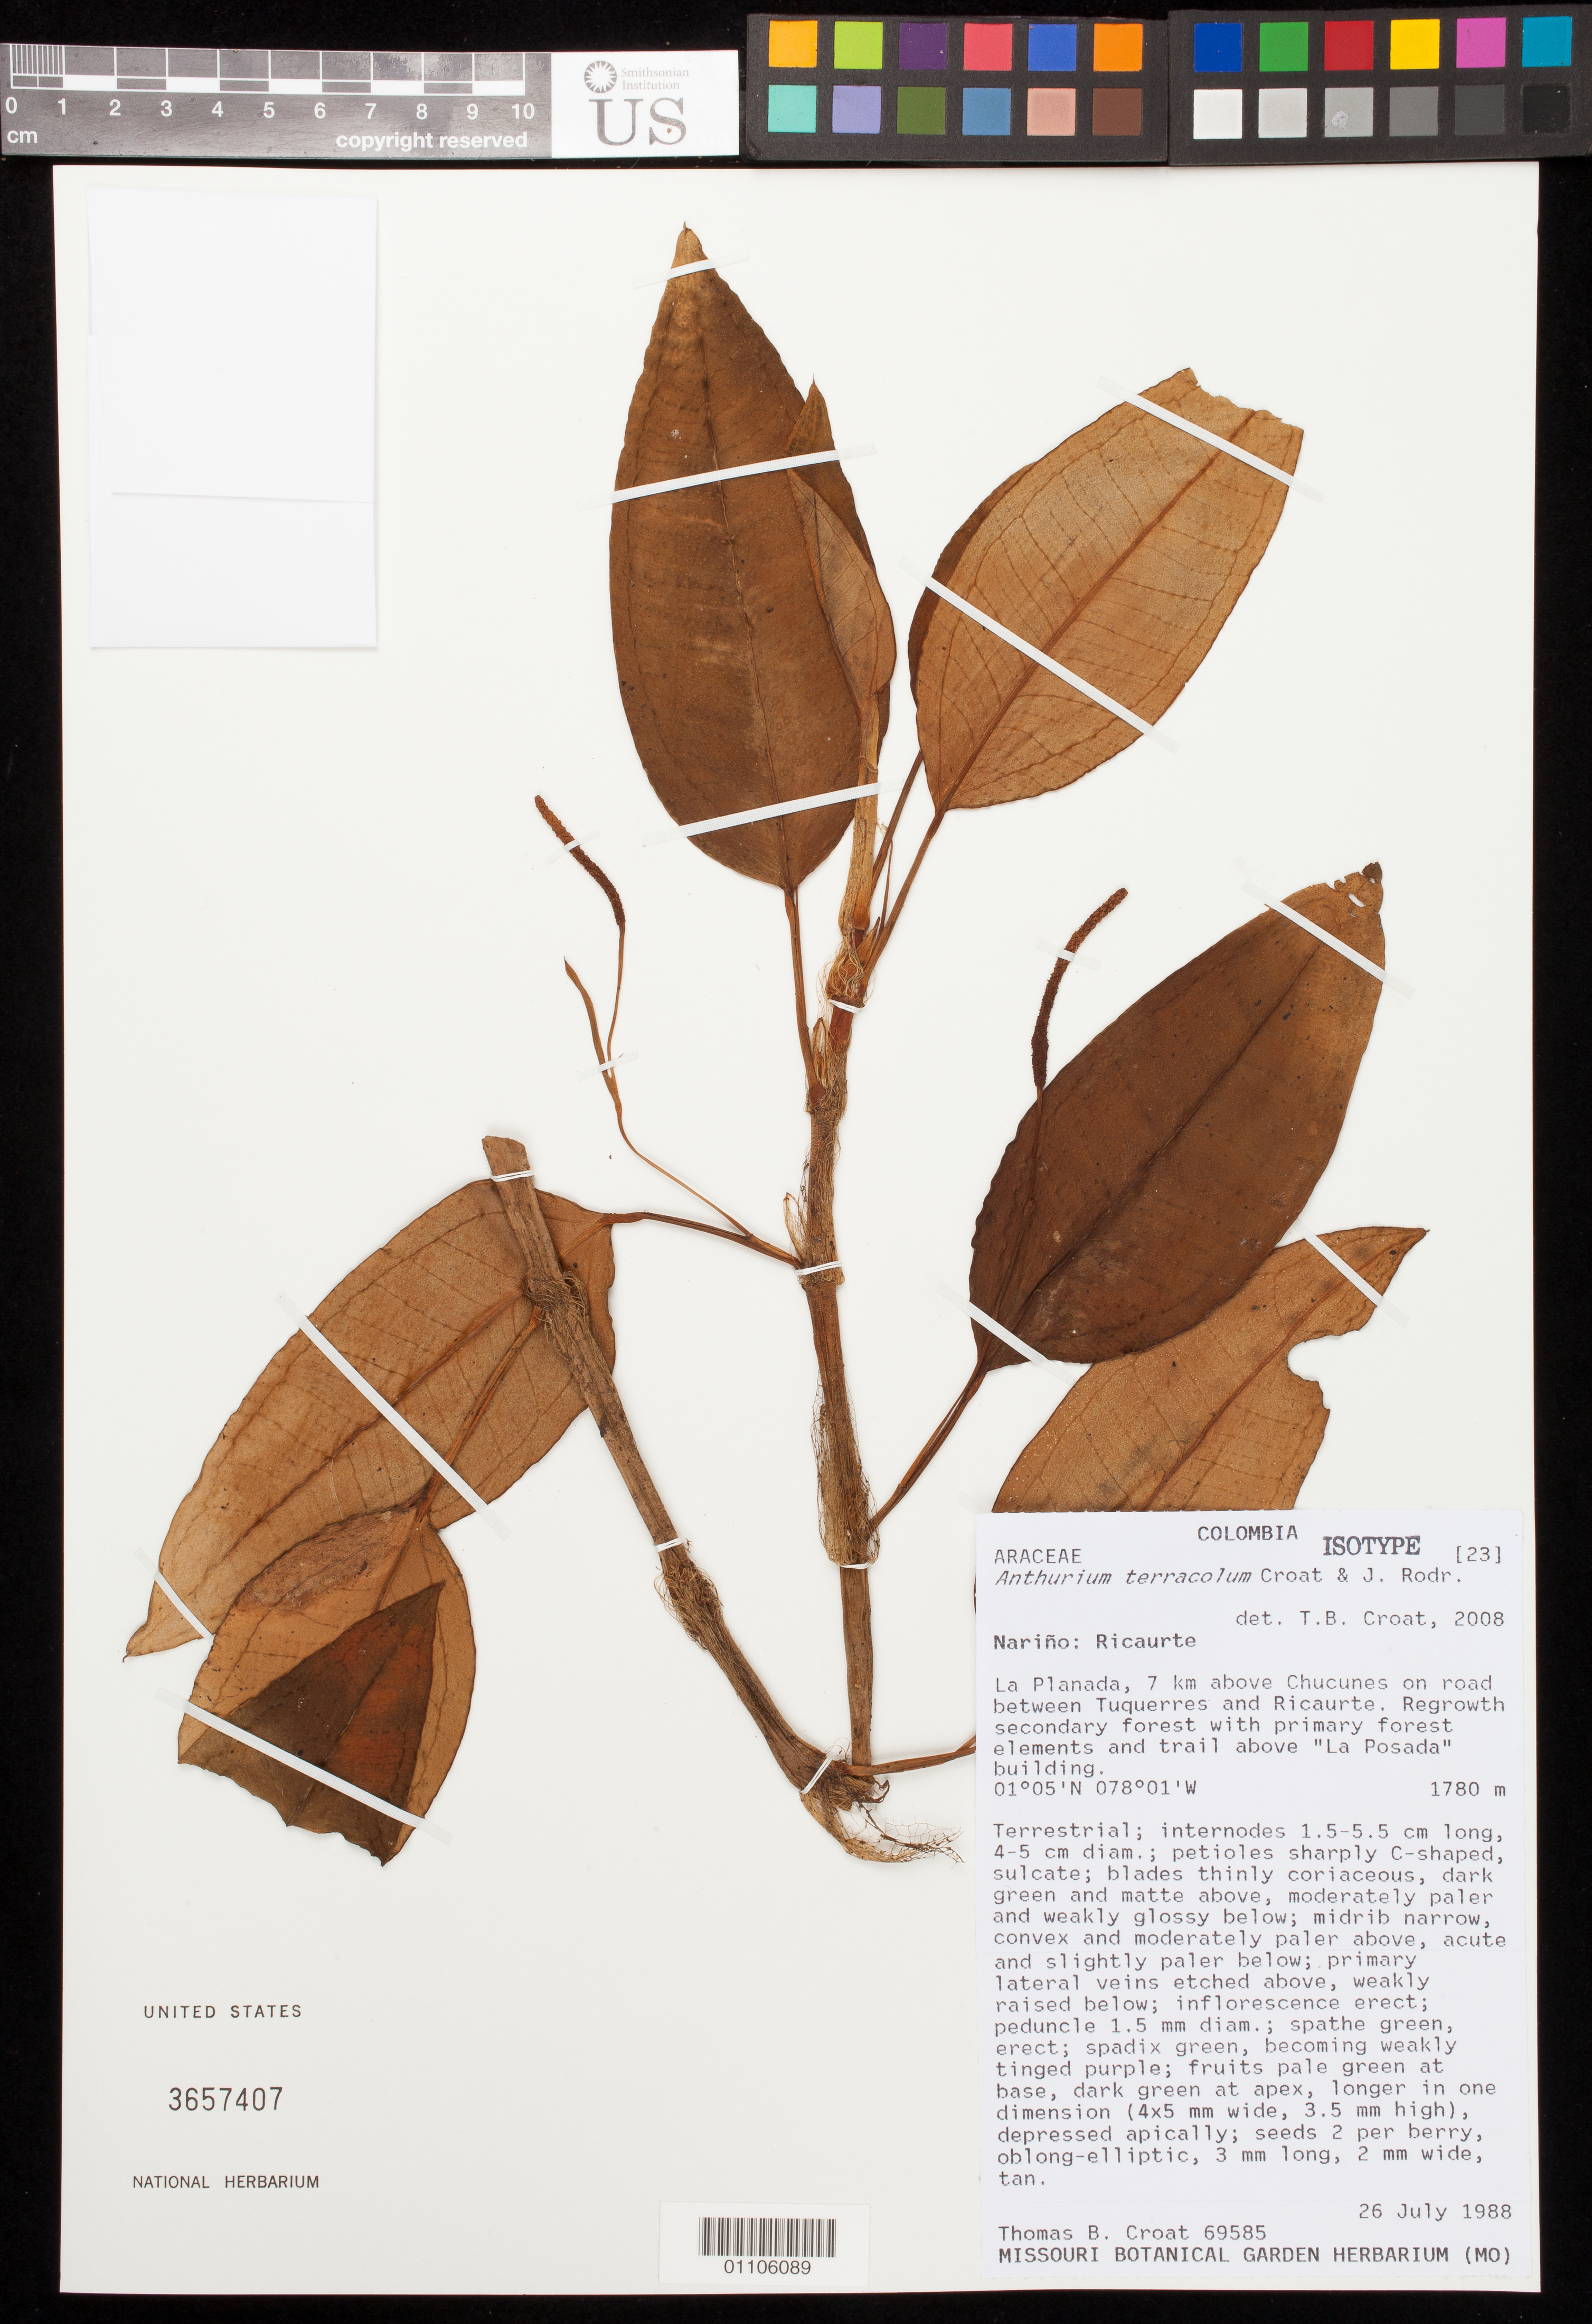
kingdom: Plantae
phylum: Tracheophyta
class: Liliopsida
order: Alismatales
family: Araceae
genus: Anthurium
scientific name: Anthurium terracola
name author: Croat & J. Rodr.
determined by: Croat, Thomas B., Missouri Botanical Garden (MO)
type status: Isotype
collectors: T. B. Croat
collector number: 69585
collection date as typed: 26 Jul 1988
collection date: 1988-07-26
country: Colombia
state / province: Nariño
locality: Nariño: Ricaurte. La Planada, 7 km above Chucunes on road between Tuquerres and Ricaurte; above "La Posada" building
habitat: Regrowth secondary forest with primary forest elements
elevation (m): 1780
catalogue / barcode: US 3657407